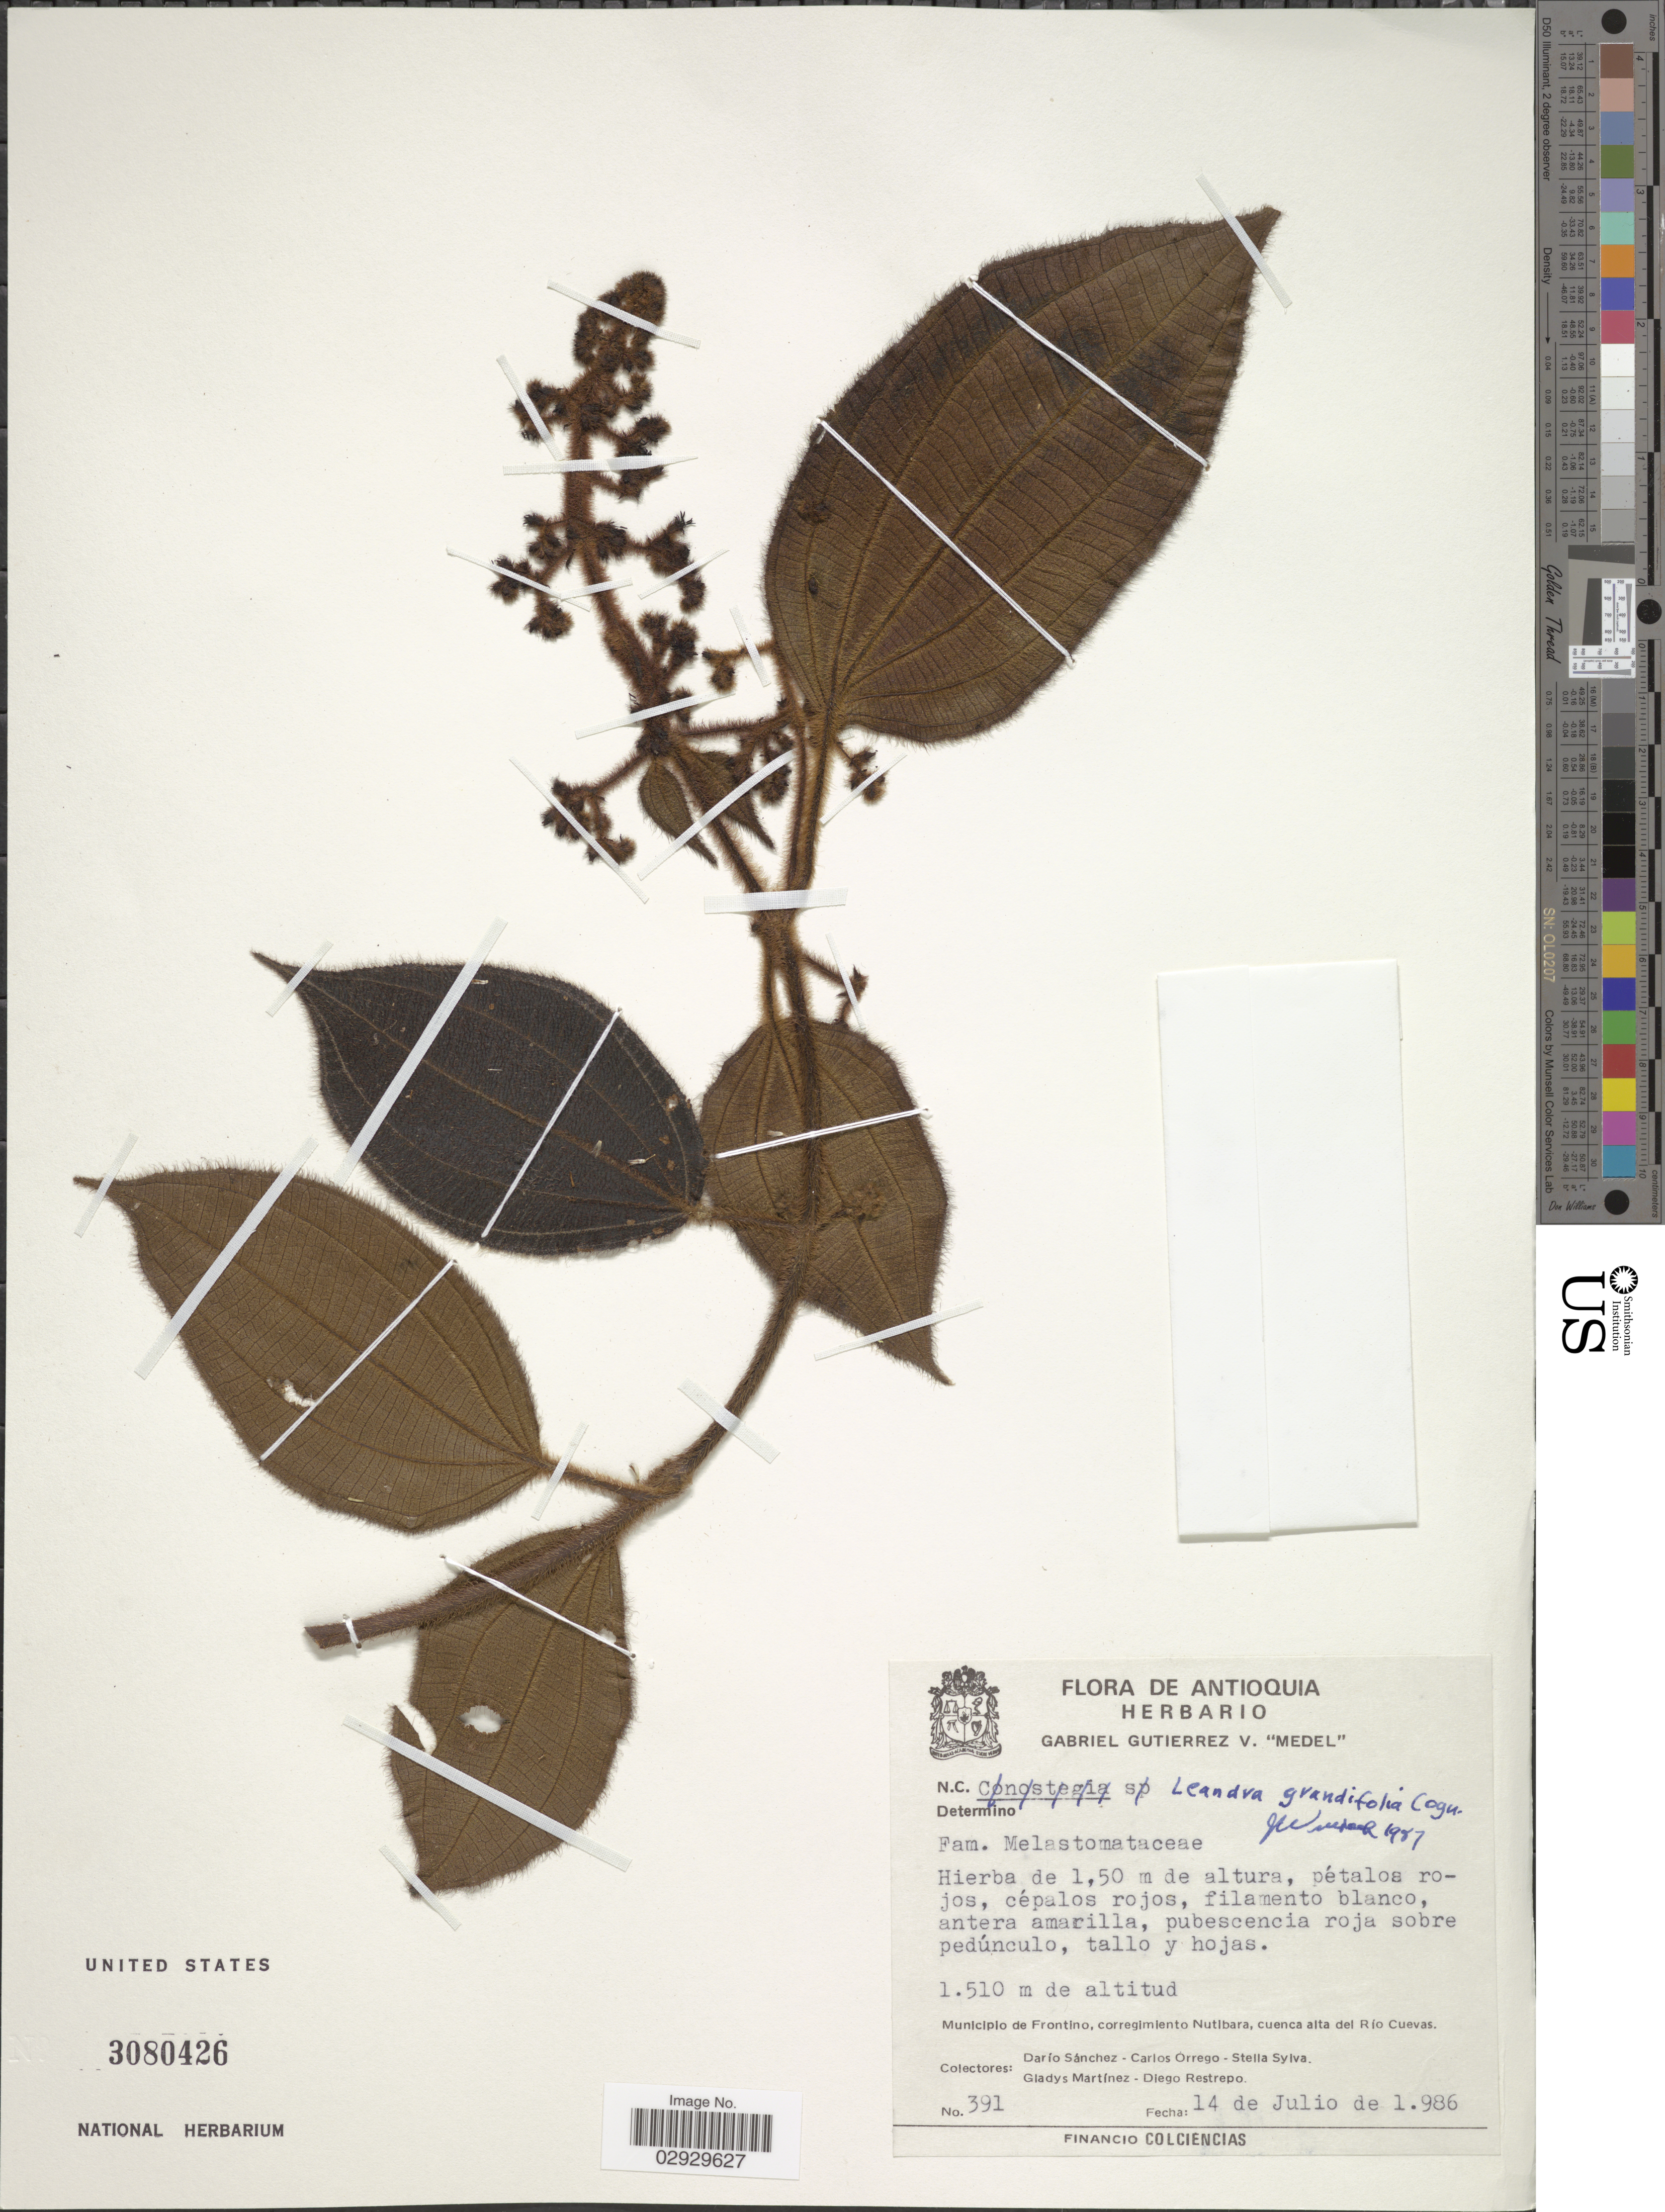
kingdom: Plantae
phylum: Tracheophyta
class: Magnoliopsida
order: Myrtales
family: Melastomataceae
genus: Leandra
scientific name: Leandra grandifolia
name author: Cogn.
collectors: D. Sánchez, C. Orrego, S. Sylva, G. Martínez & D. Restrepo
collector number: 391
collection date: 1986-07-14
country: Colombia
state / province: Antioquia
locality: Municipio de Frontino, corregimiento Nutibara, cuenca alta del Río Cuevas.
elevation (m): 1510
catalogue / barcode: US 3080426